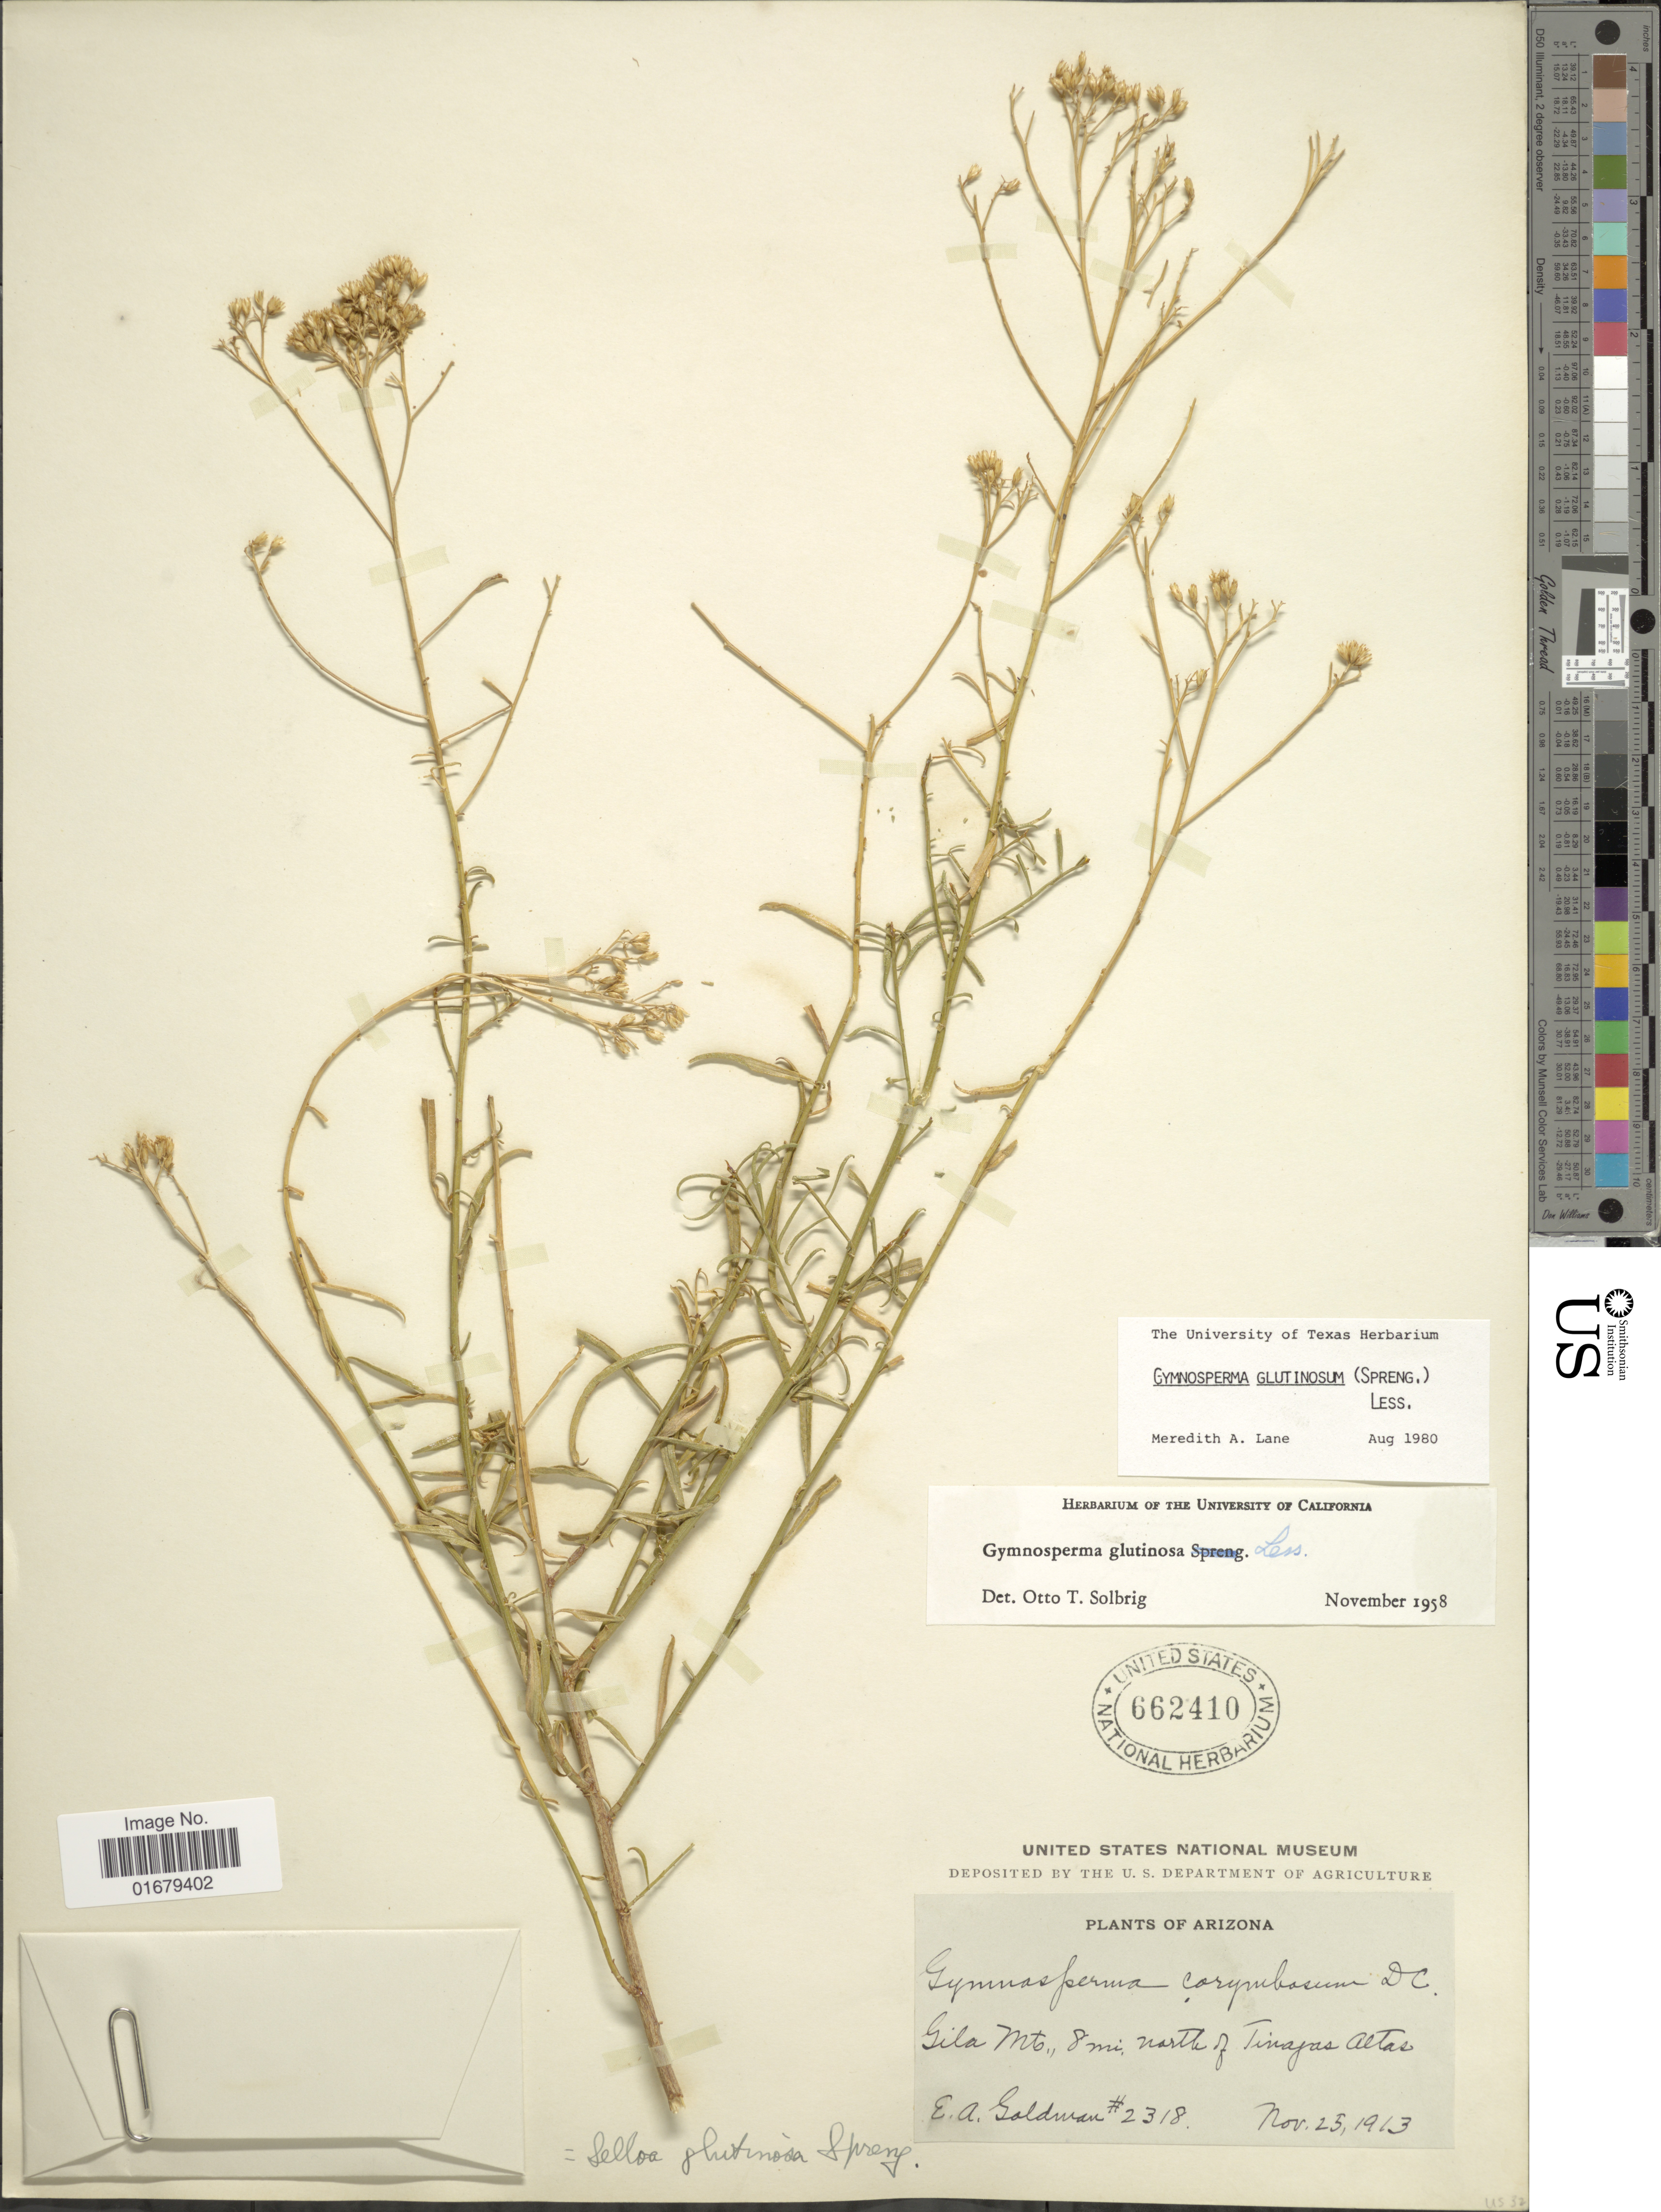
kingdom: Plantae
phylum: Tracheophyta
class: Magnoliopsida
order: Asterales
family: Asteraceae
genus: Gymnosperma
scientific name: Gymnosperma glutinosum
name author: (Spreng.) Less.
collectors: E. A. Goldman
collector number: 2318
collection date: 1913-11-25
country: United States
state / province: Arizona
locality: Gila Mts, 8 mi north of Tinajas Altas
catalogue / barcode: US 662410